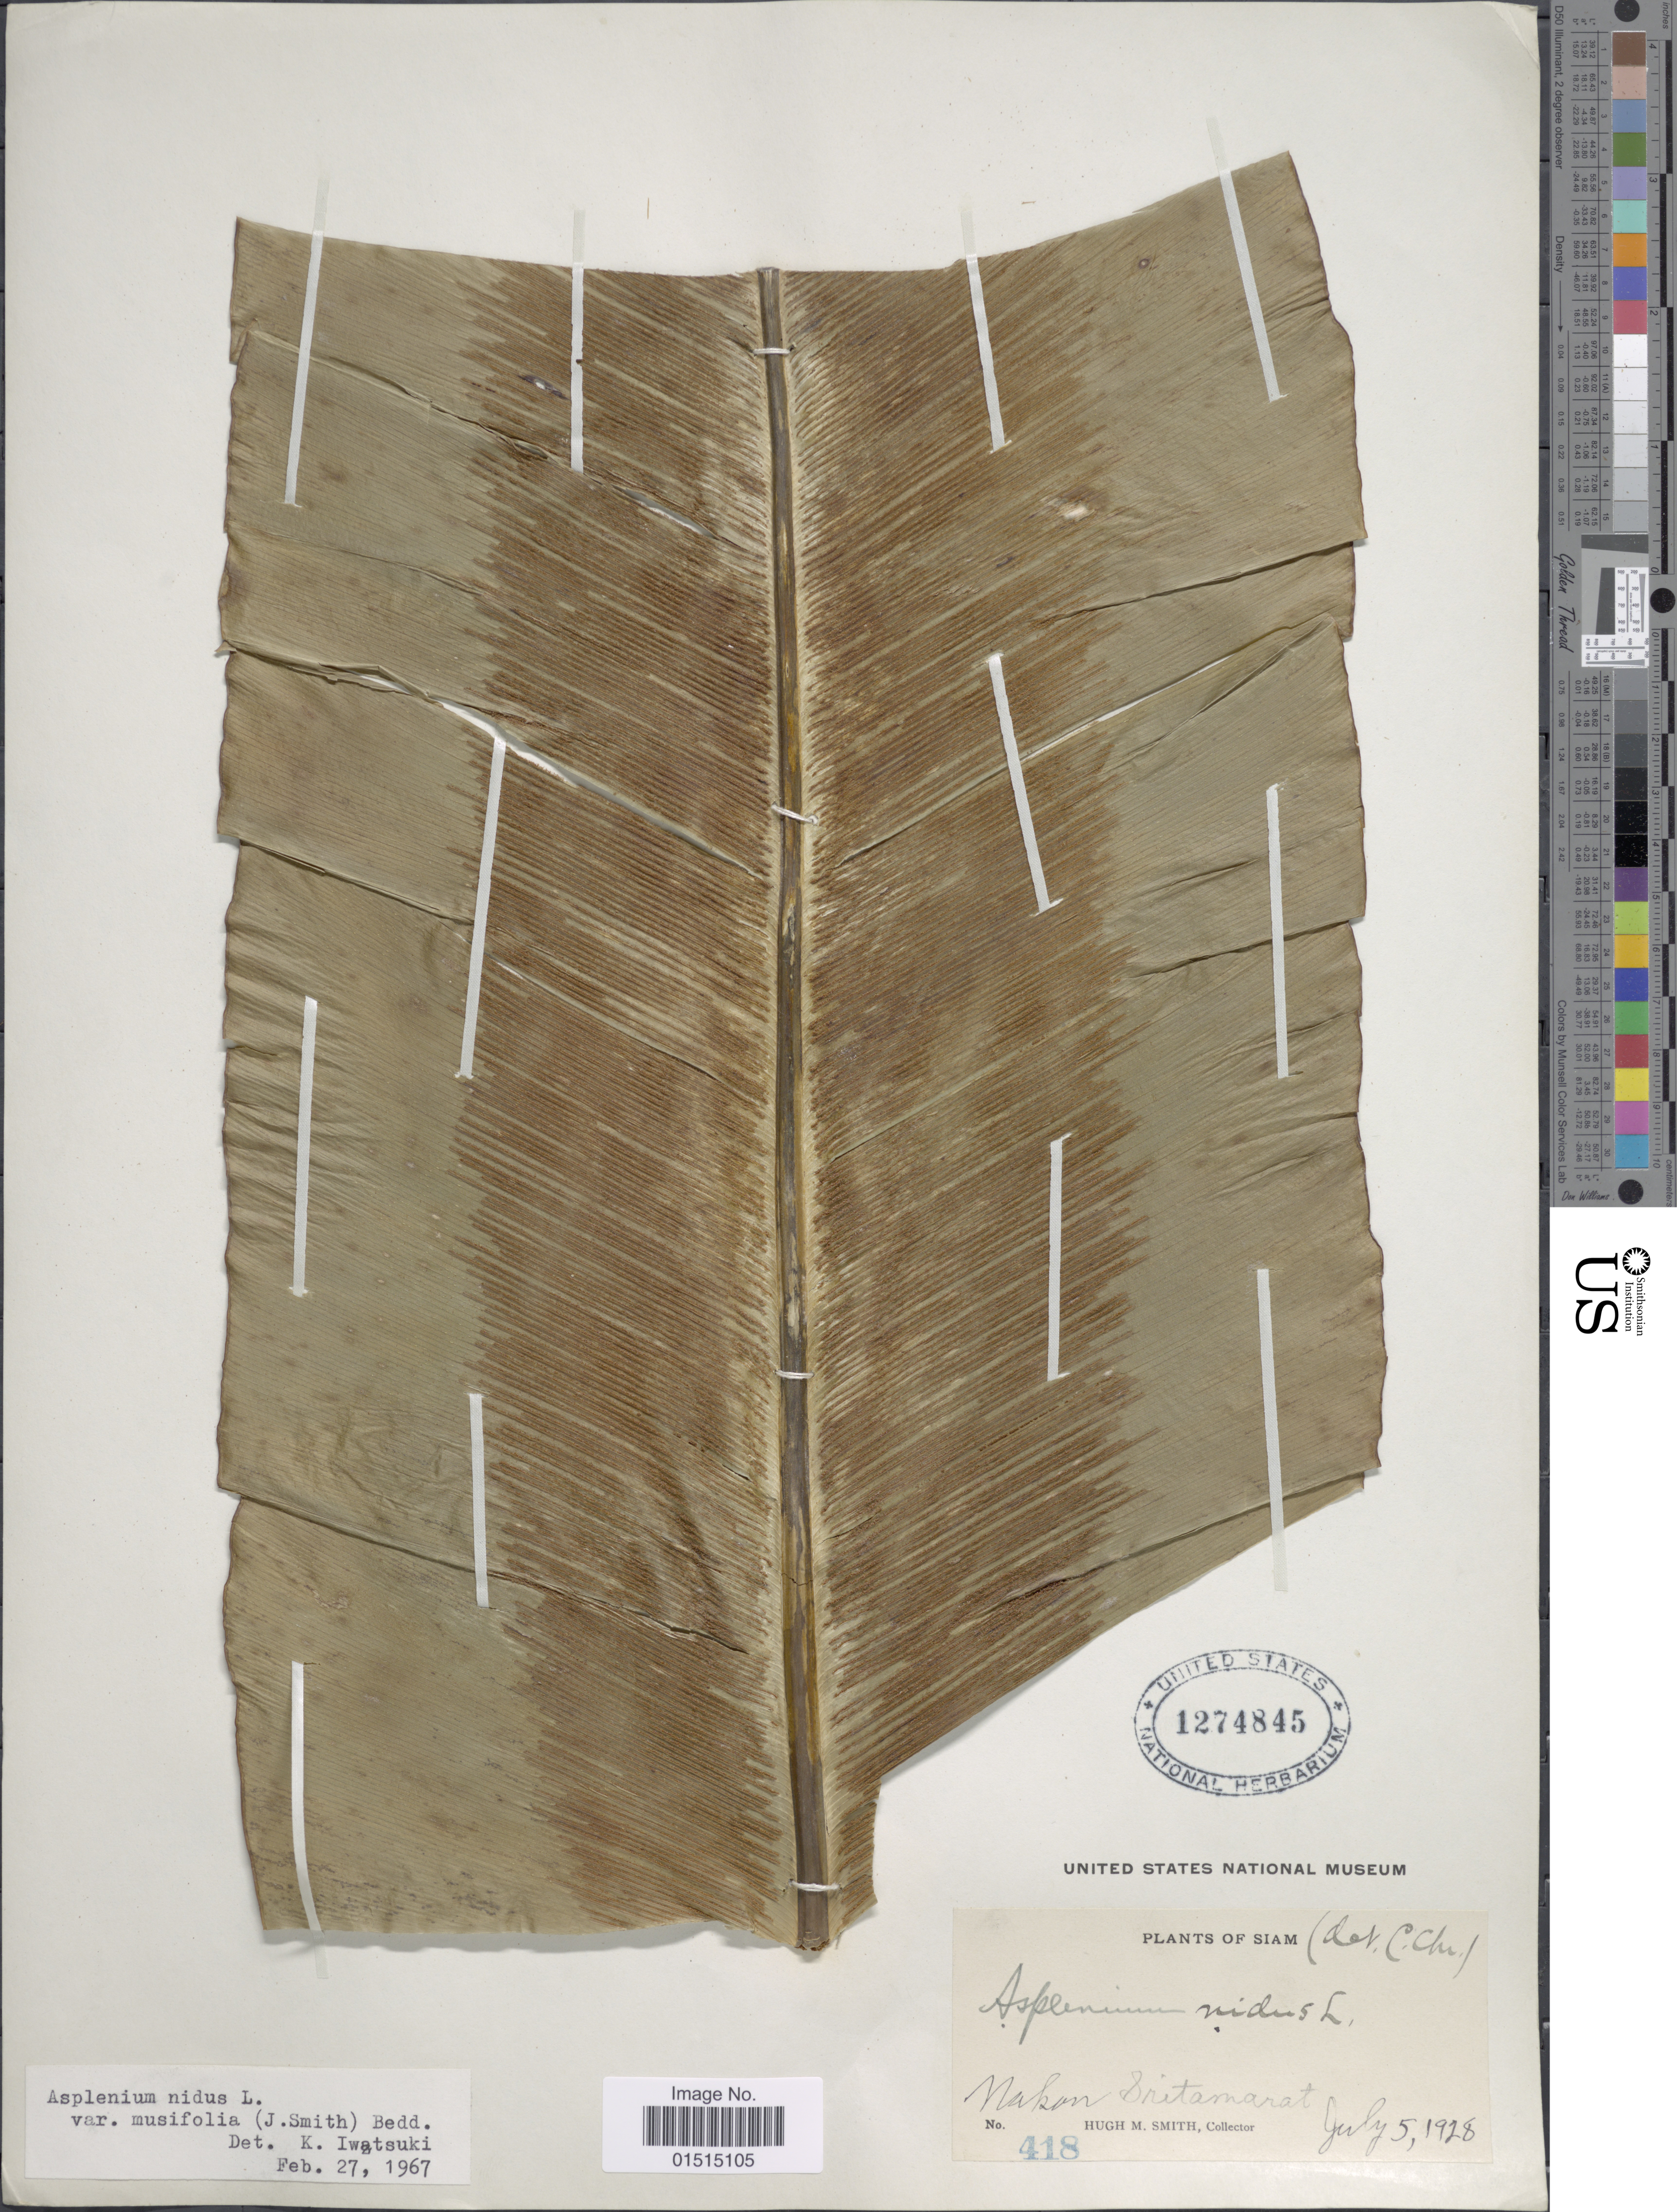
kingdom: Plantae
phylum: Tracheophyta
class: Polypodiopsida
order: Polypodiales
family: Aspleniaceae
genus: Asplenium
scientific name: Asplenium nidus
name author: L.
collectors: H. M. Smith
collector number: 418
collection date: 1928-07-05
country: Thailand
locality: Siam, Nakan Sritamarat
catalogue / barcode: US 1274845